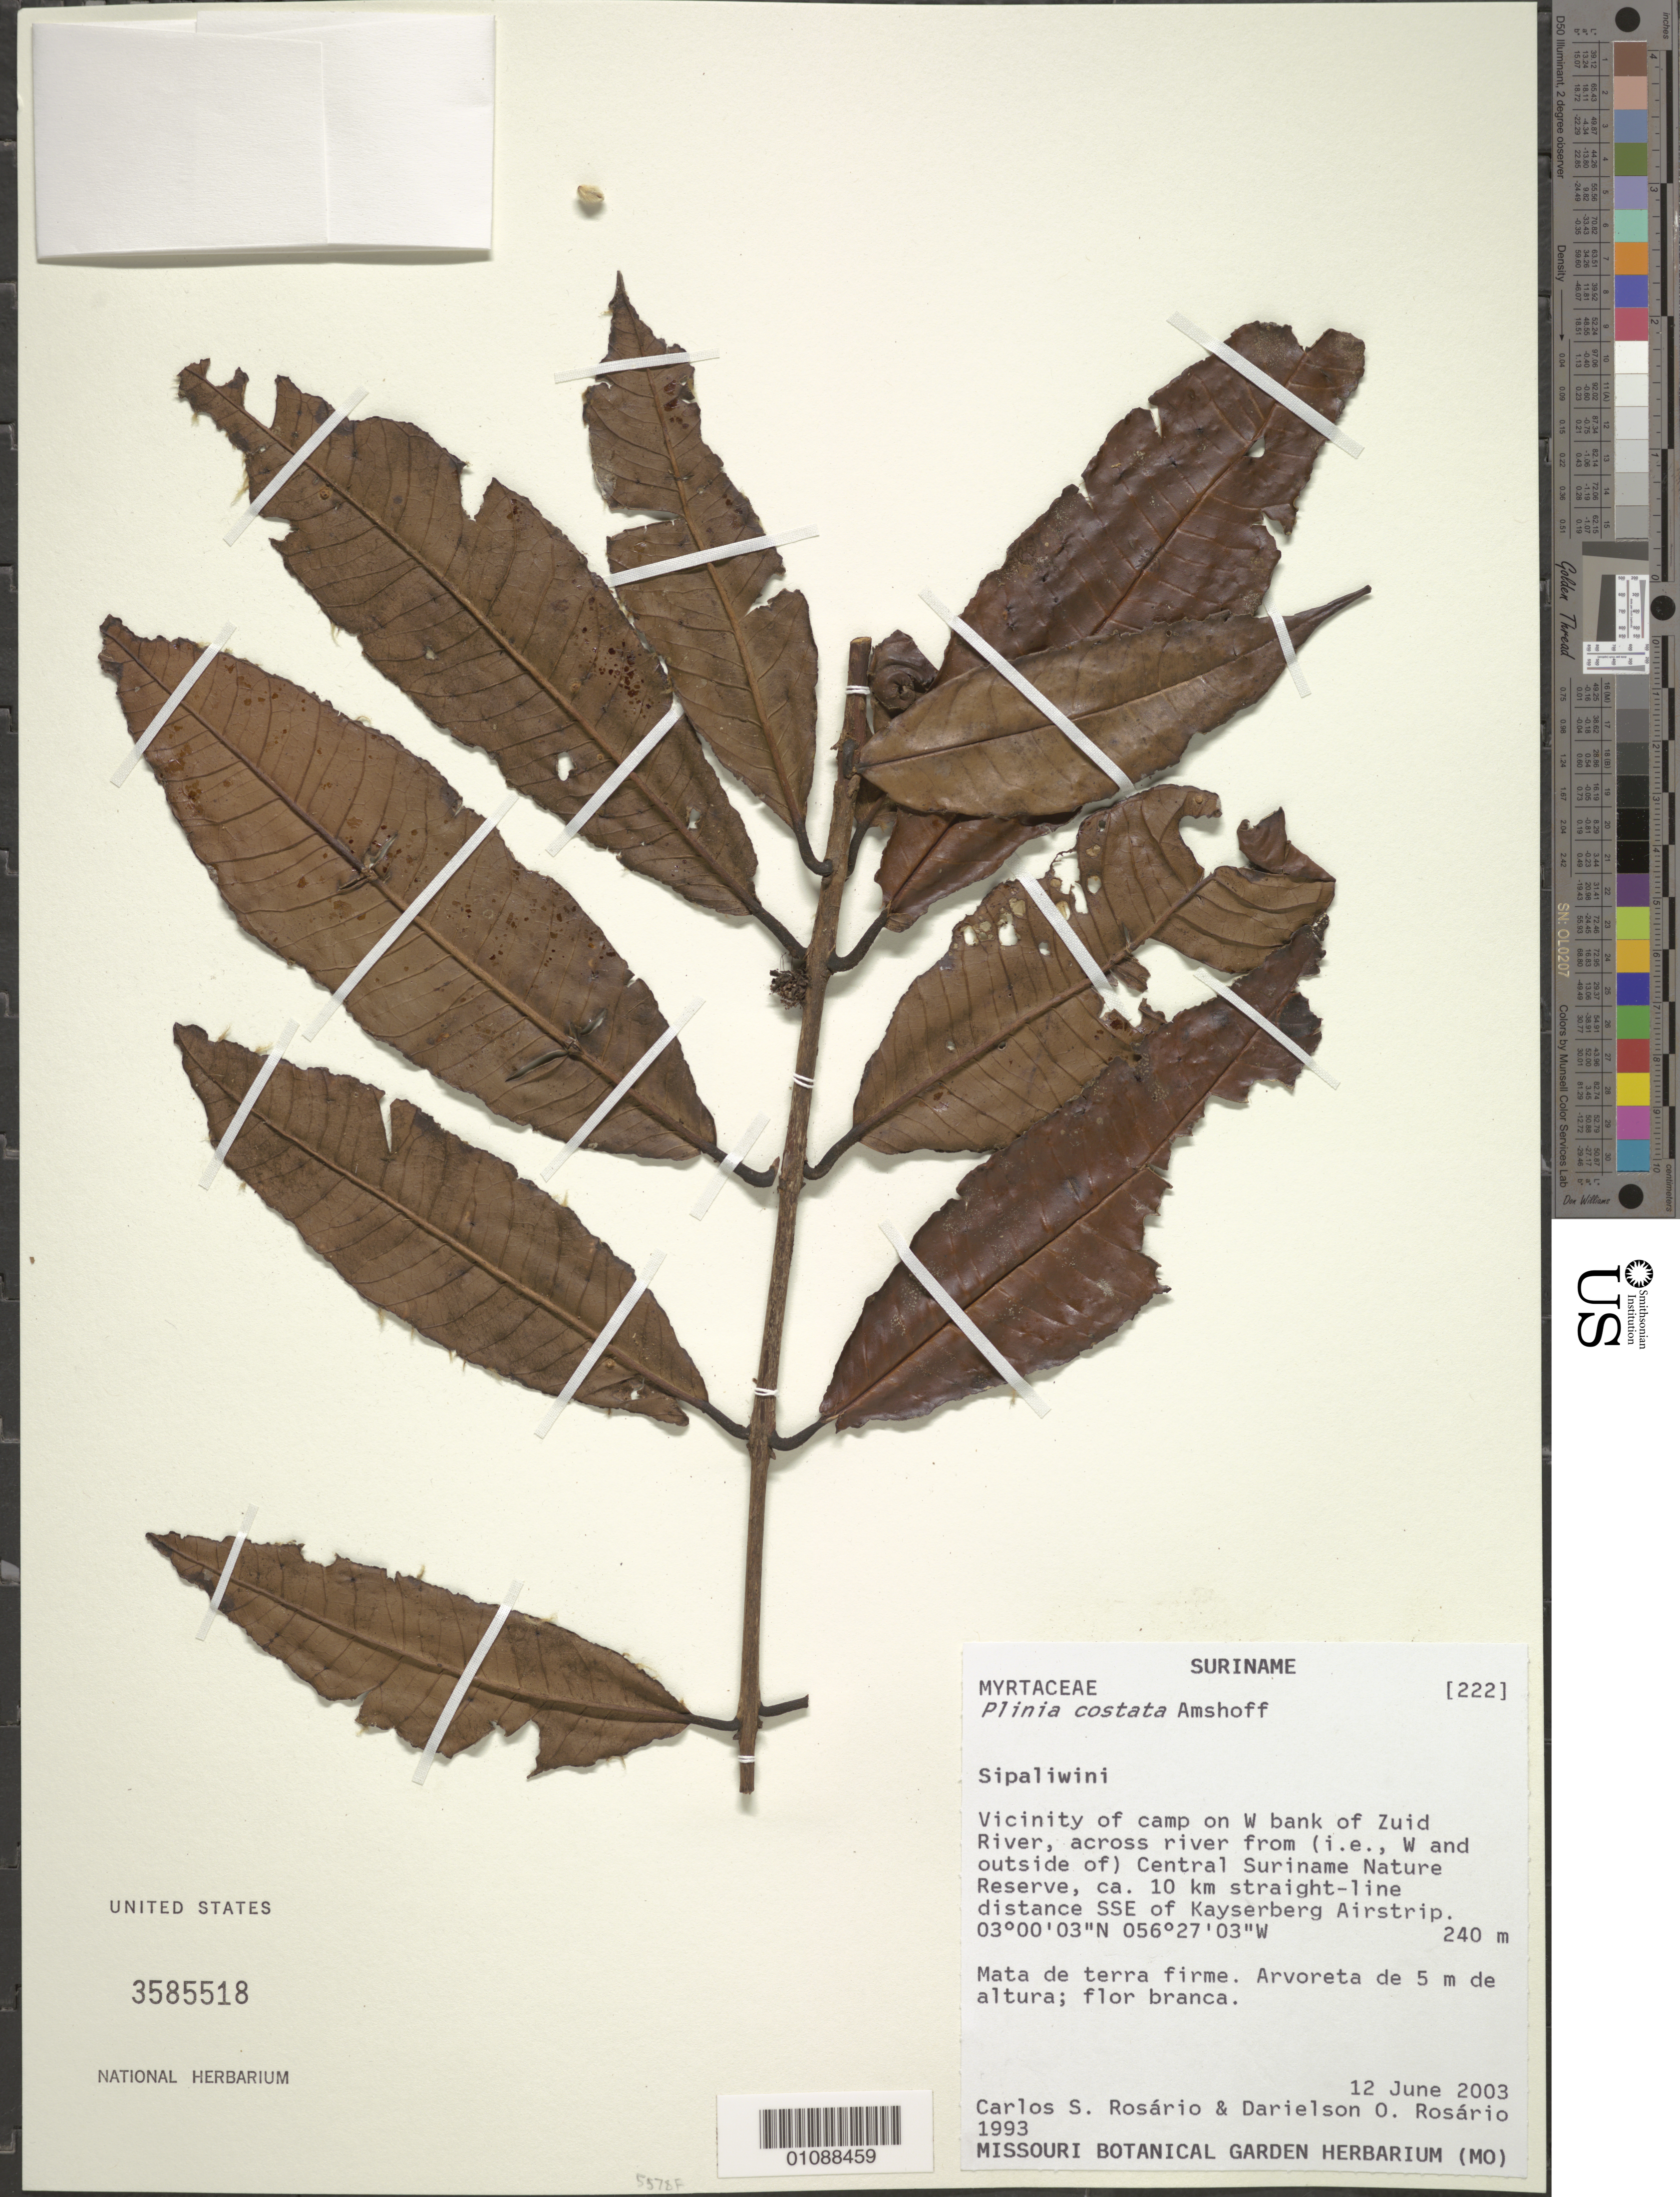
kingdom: Plantae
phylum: Tracheophyta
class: Magnoliopsida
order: Myrtales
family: Myrtaceae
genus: Plinia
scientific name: Plinia costata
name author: Amshoff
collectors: C. S. Rosário & D. Rosario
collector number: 1993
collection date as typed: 12-Jun-03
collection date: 2003-06-12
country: Suriname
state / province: Sipaliwini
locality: Vicinity of camp on W bank of Zuid River, across river from (i.e. W and outside of) Central Suriname Nature Reserve, ca. 10 km straight-line distance SSE of Kayerberg Airstrip.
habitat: Mata de terra firme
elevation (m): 240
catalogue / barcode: US 3585518